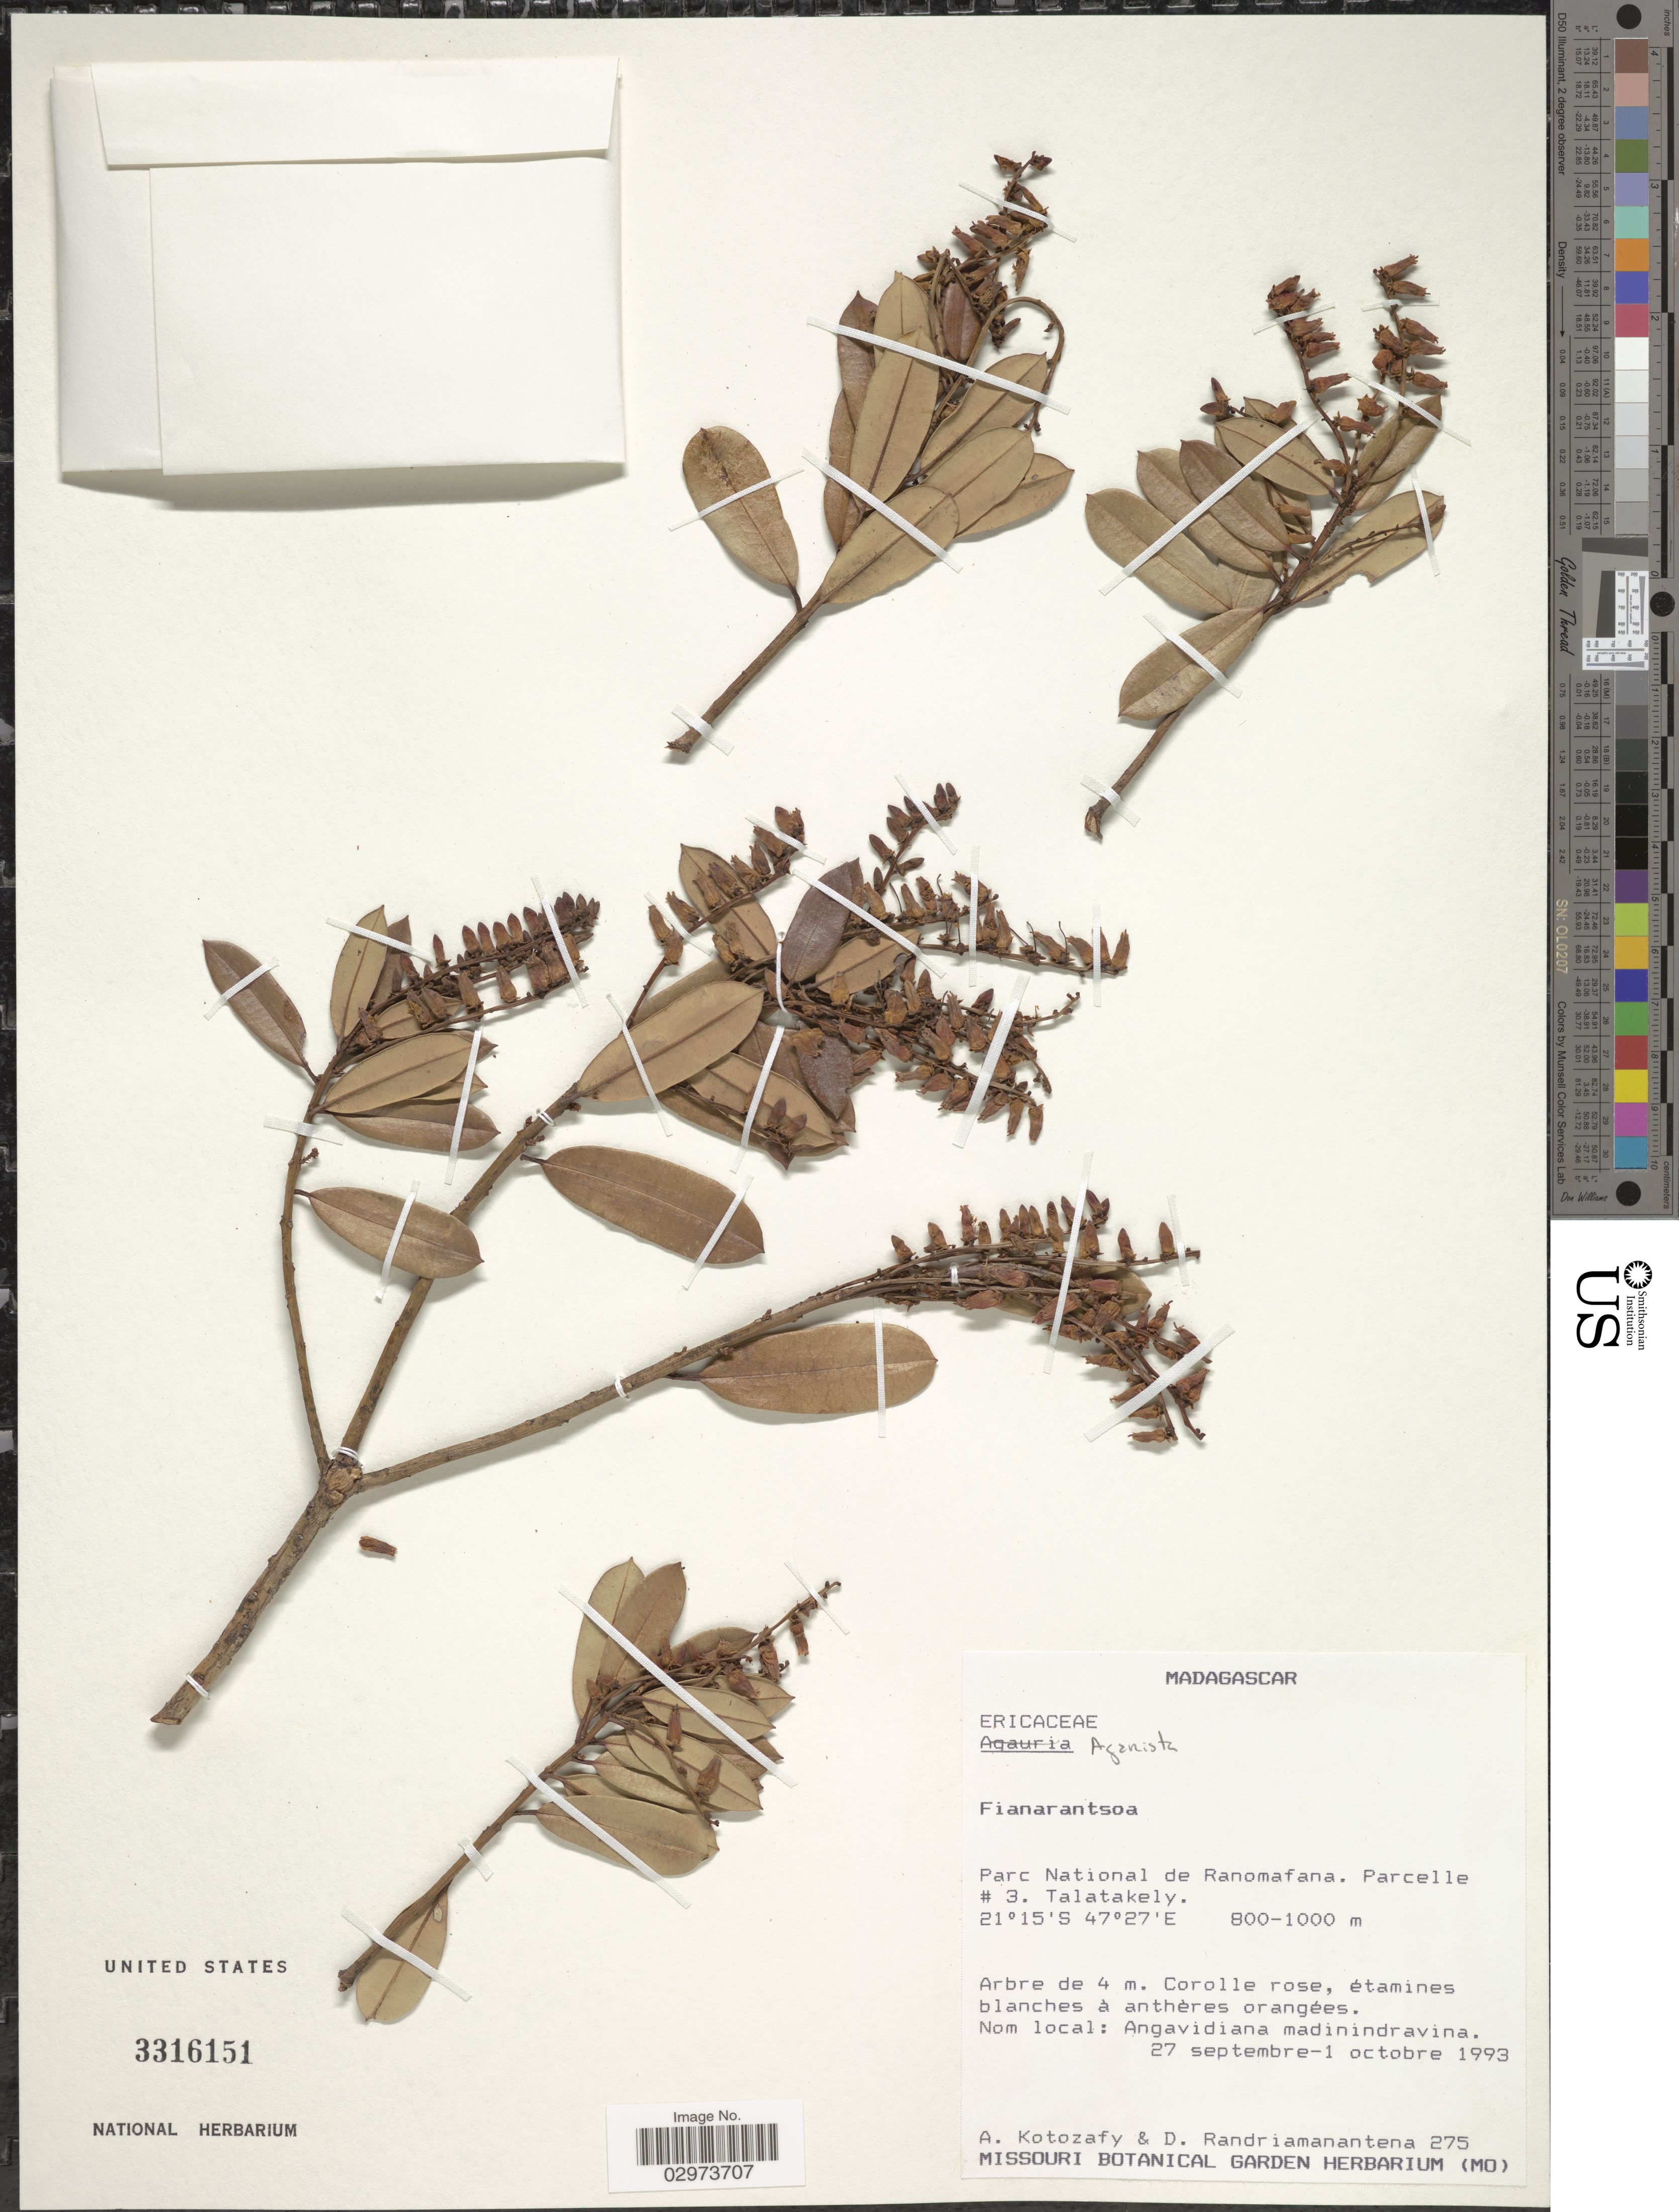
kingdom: Plantae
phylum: Tracheophyta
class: Magnoliopsida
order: Ericales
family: Ericaceae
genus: Agarista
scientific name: Agarista sp.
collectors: A. Kotozafy & D. Randriamanantena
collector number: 275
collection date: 1993-09-27/1993-10-01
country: Madagascar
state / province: Vatovavy Fitovinany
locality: Parc National de Ranomafana. Parcelle # 3. Talatakely.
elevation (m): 800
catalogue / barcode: US 3316151